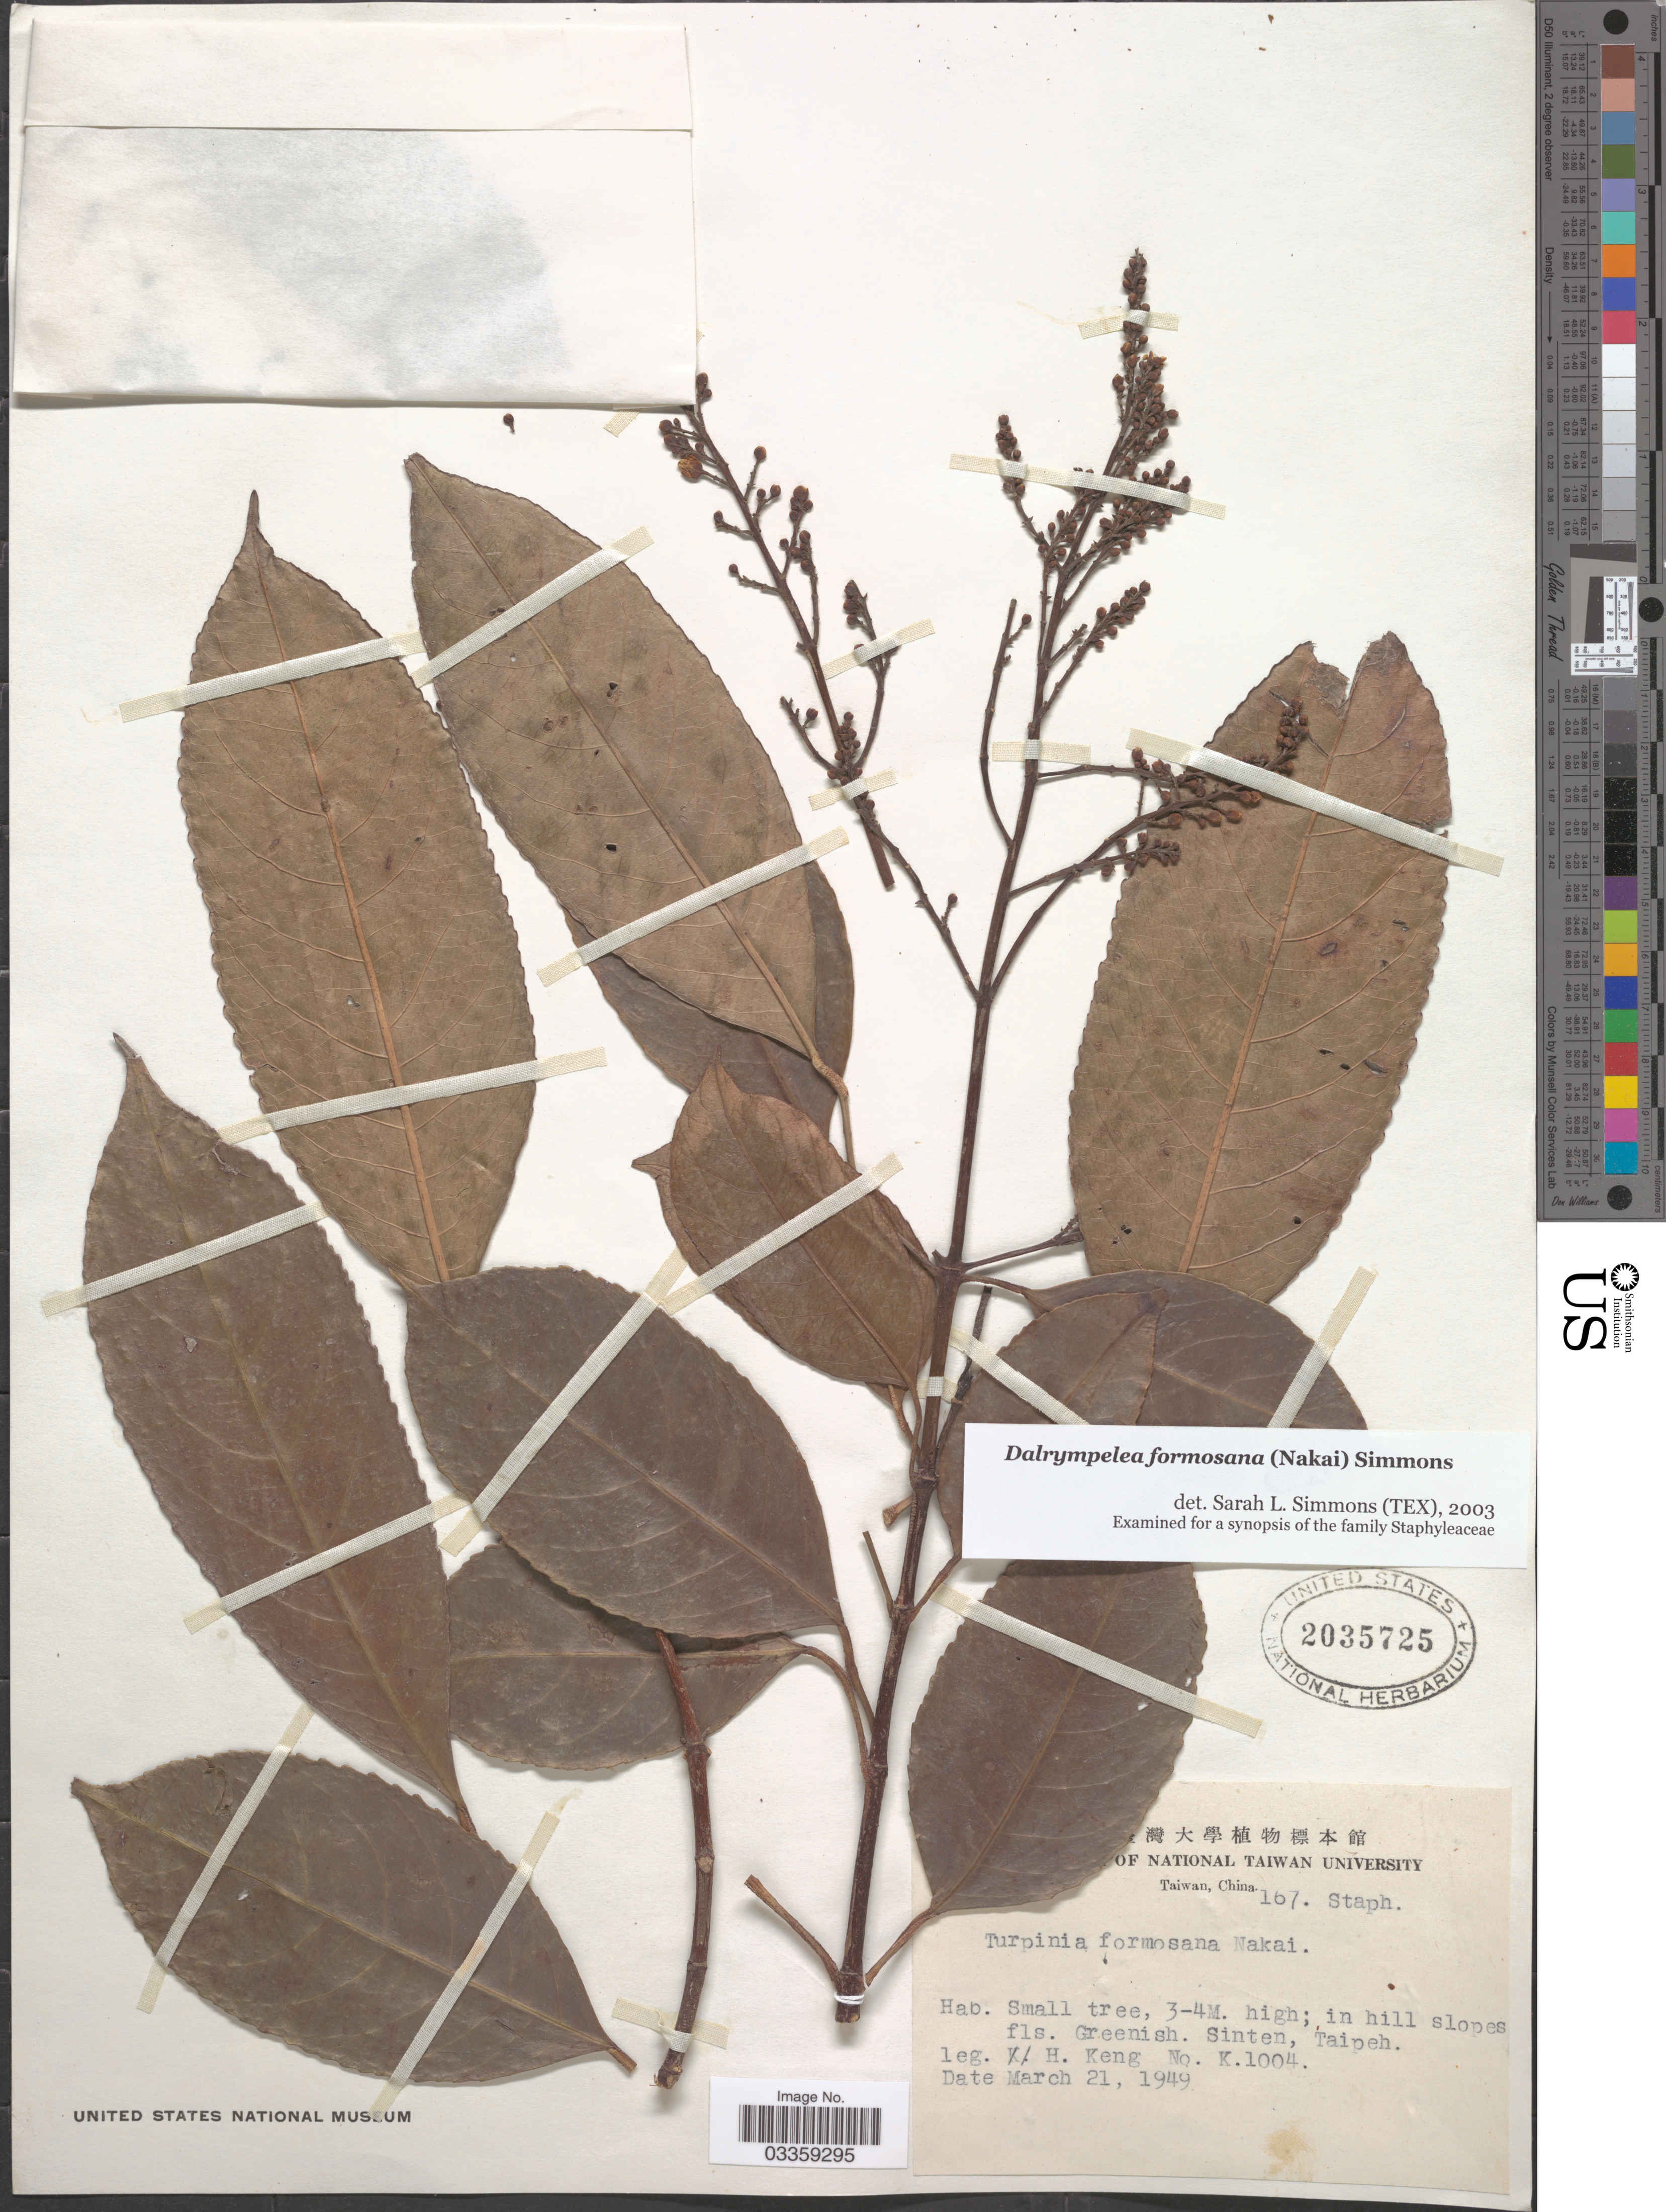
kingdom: Plantae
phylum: Tracheophyta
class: Magnoliopsida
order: Crossosomatales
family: Staphyleaceae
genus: Turpinia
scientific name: Turpinia formosana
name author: Nakai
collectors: H. Keng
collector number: K1004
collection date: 1949-03-21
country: Taiwan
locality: Sinten, Taipeh.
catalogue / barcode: US 2035725